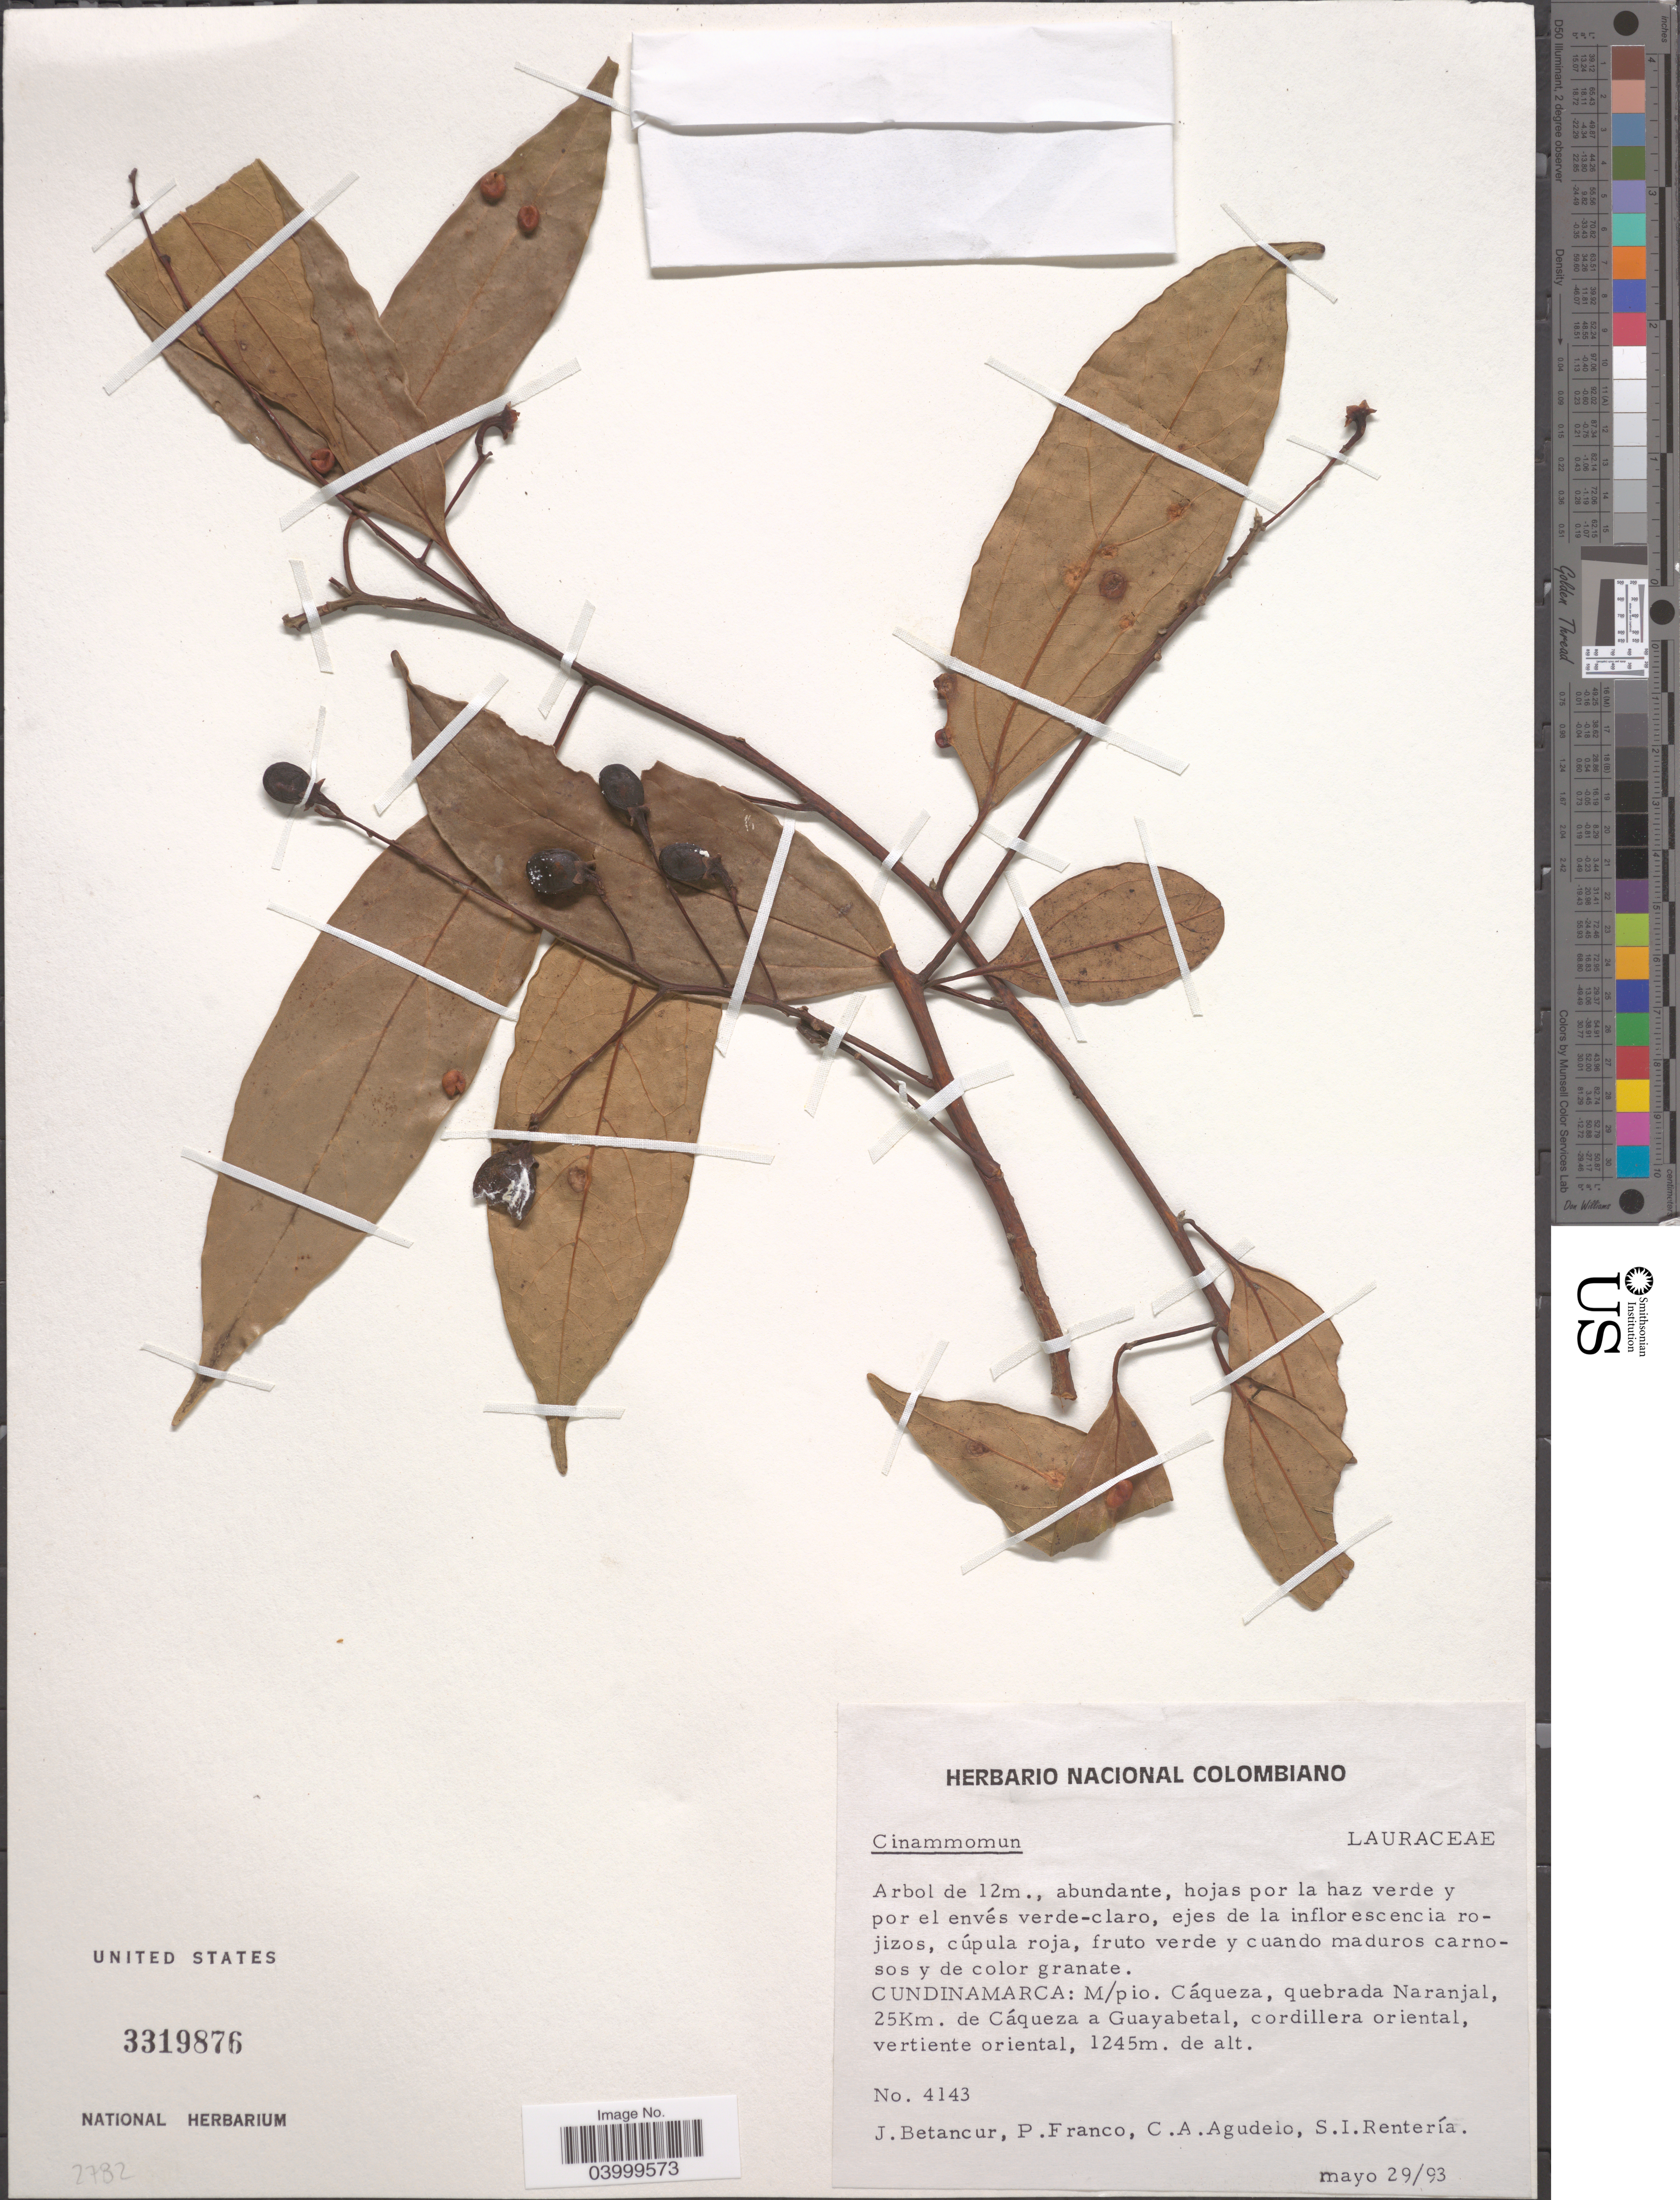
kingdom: Plantae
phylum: Tracheophyta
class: Magnoliopsida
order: Laurales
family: Lauraceae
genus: Cinnamomum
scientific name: Cinnamomum sp.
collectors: J. Betancur, P. Franco, C. A. Agudelo & S. Renteria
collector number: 4143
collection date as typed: Transcribed d/m/y: 29/5/93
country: Colombia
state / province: Cundinamarca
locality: M/pio. Cáqueza, quebrada Naranjal, 25Km. de Cáqueza a Guayabetal, cordillera oriental, vertiente oriental.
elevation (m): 1245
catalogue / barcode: US 3319876